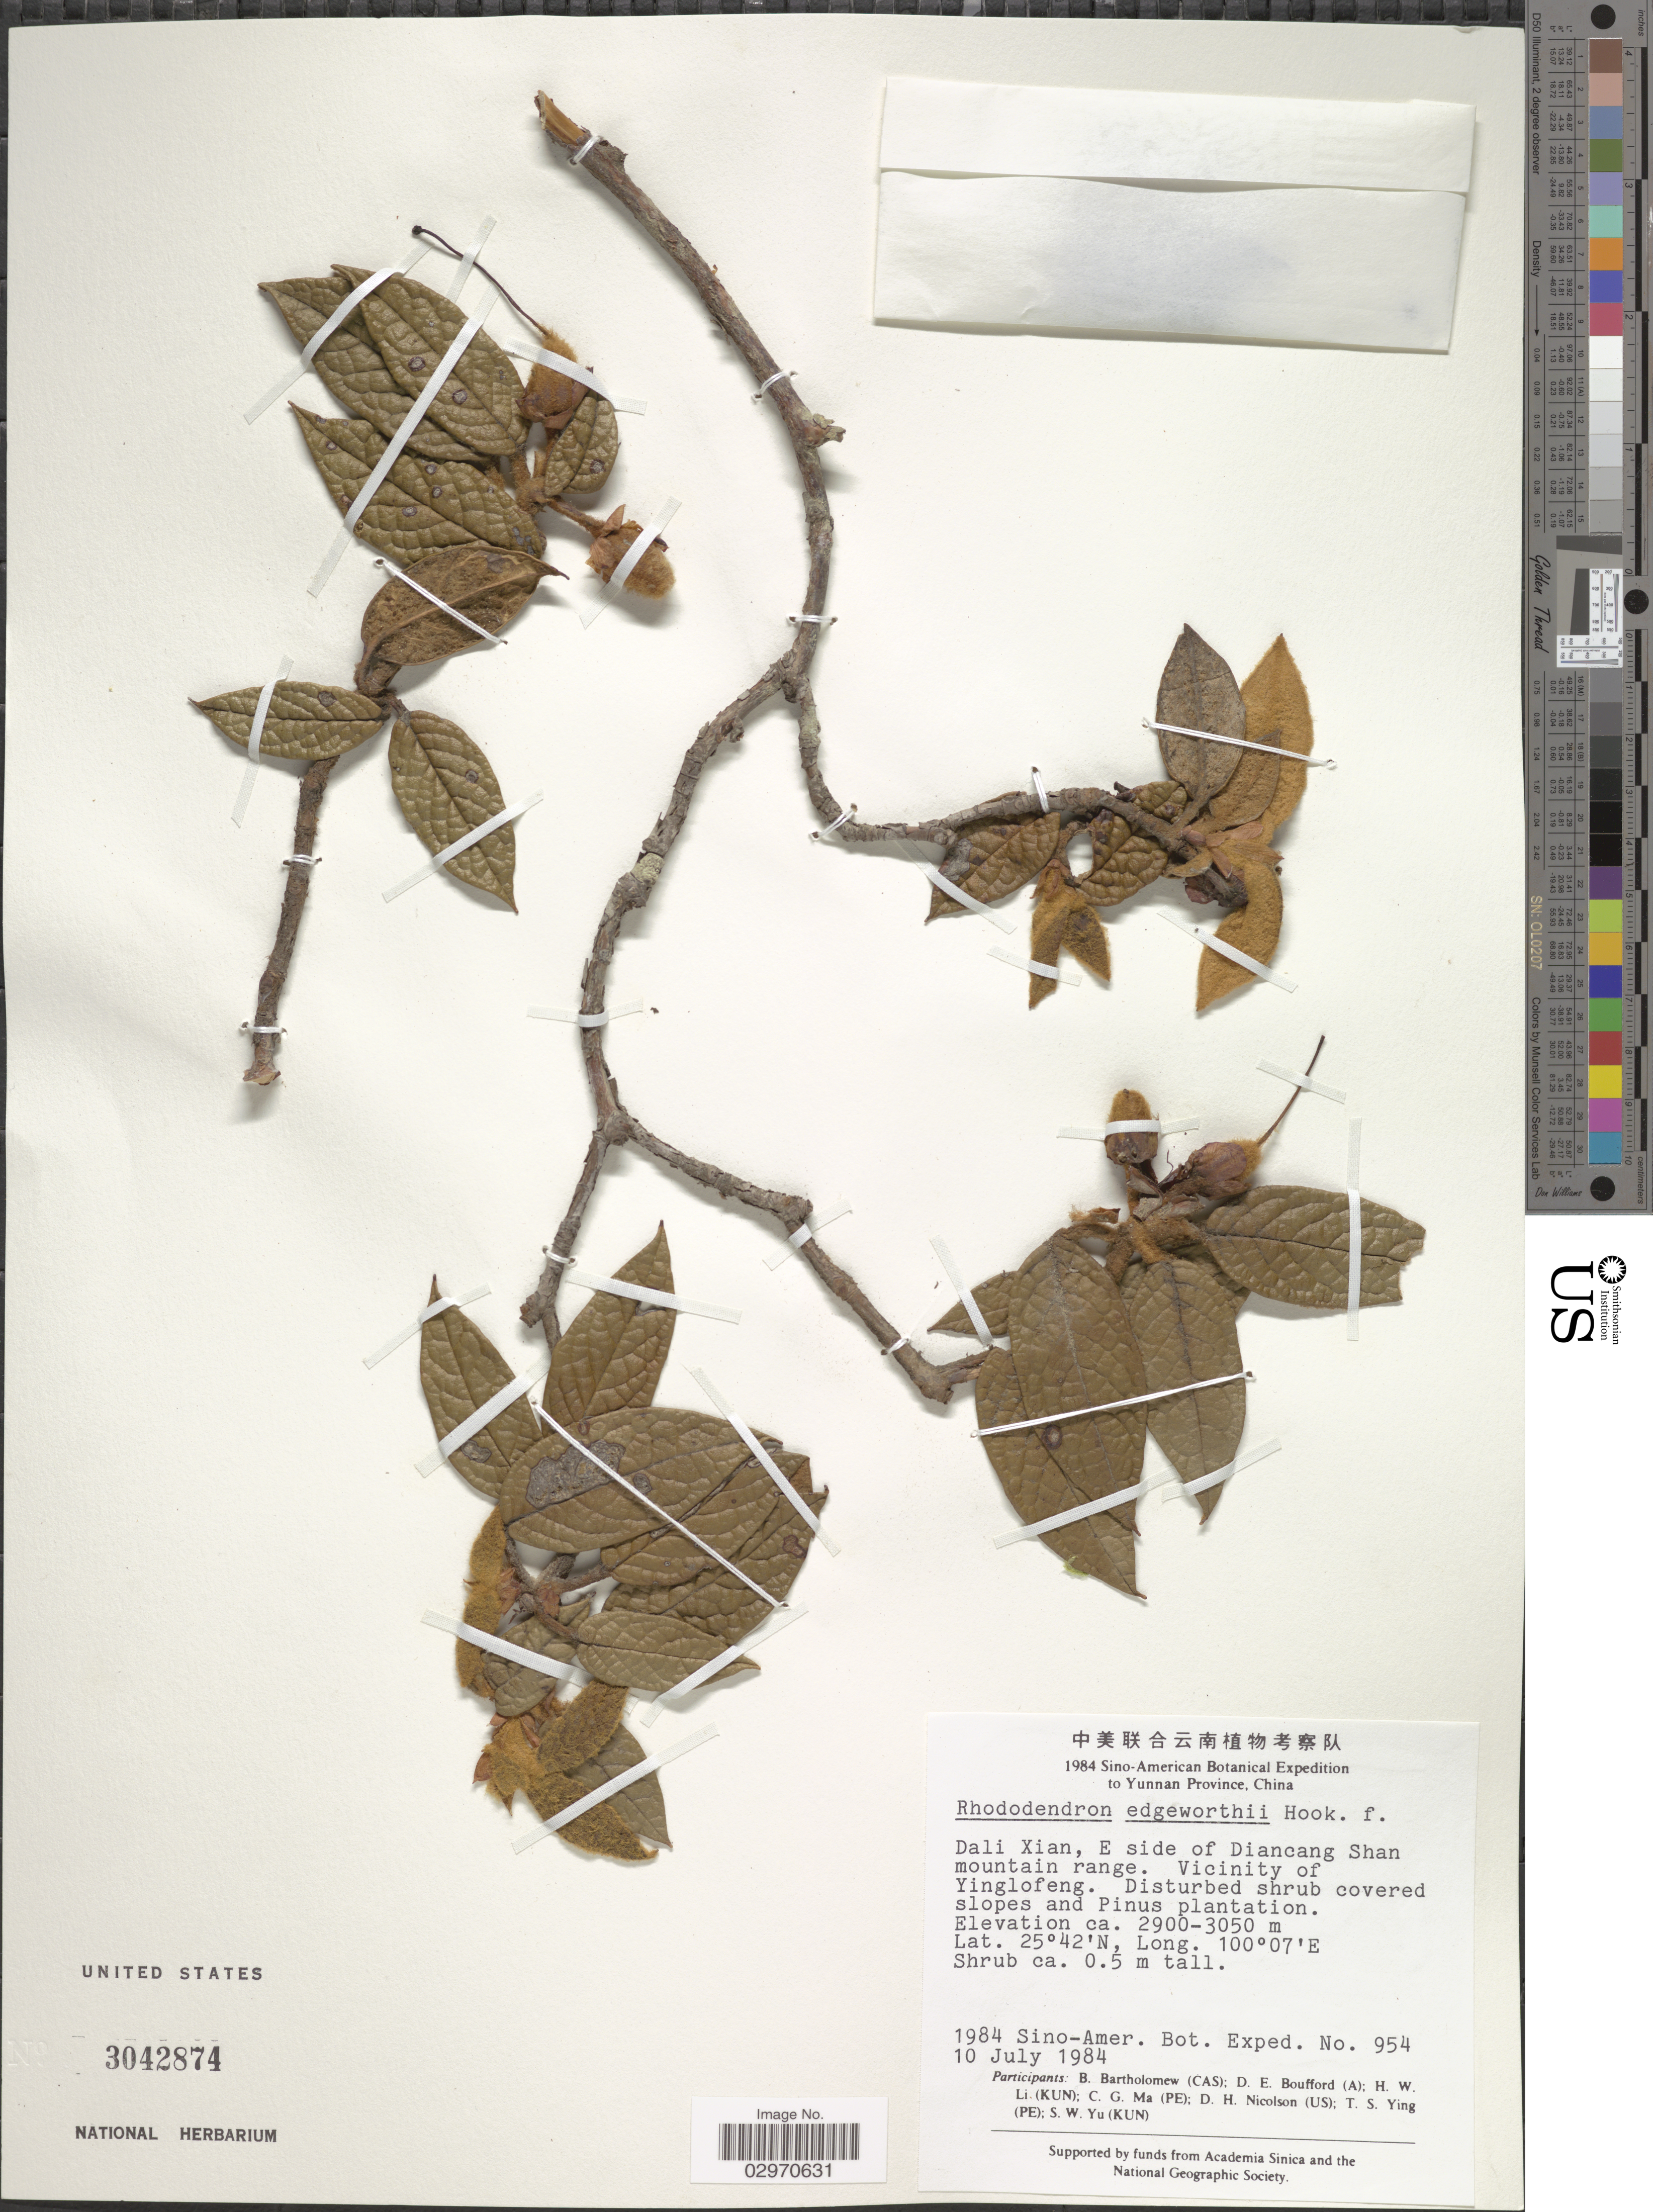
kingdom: Plantae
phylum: Tracheophyta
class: Magnoliopsida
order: Ericales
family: Ericaceae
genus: Rhododendron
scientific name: Rhododendron edgeworthii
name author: Hook.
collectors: Sino-Amer. Bot. Exped. 1984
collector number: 954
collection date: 1984-07-10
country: China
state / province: Yunnan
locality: Dali Xian, E side of Diancang Shan mountain range. Vicinity Yinglofeng.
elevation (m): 2900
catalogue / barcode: US 3042874